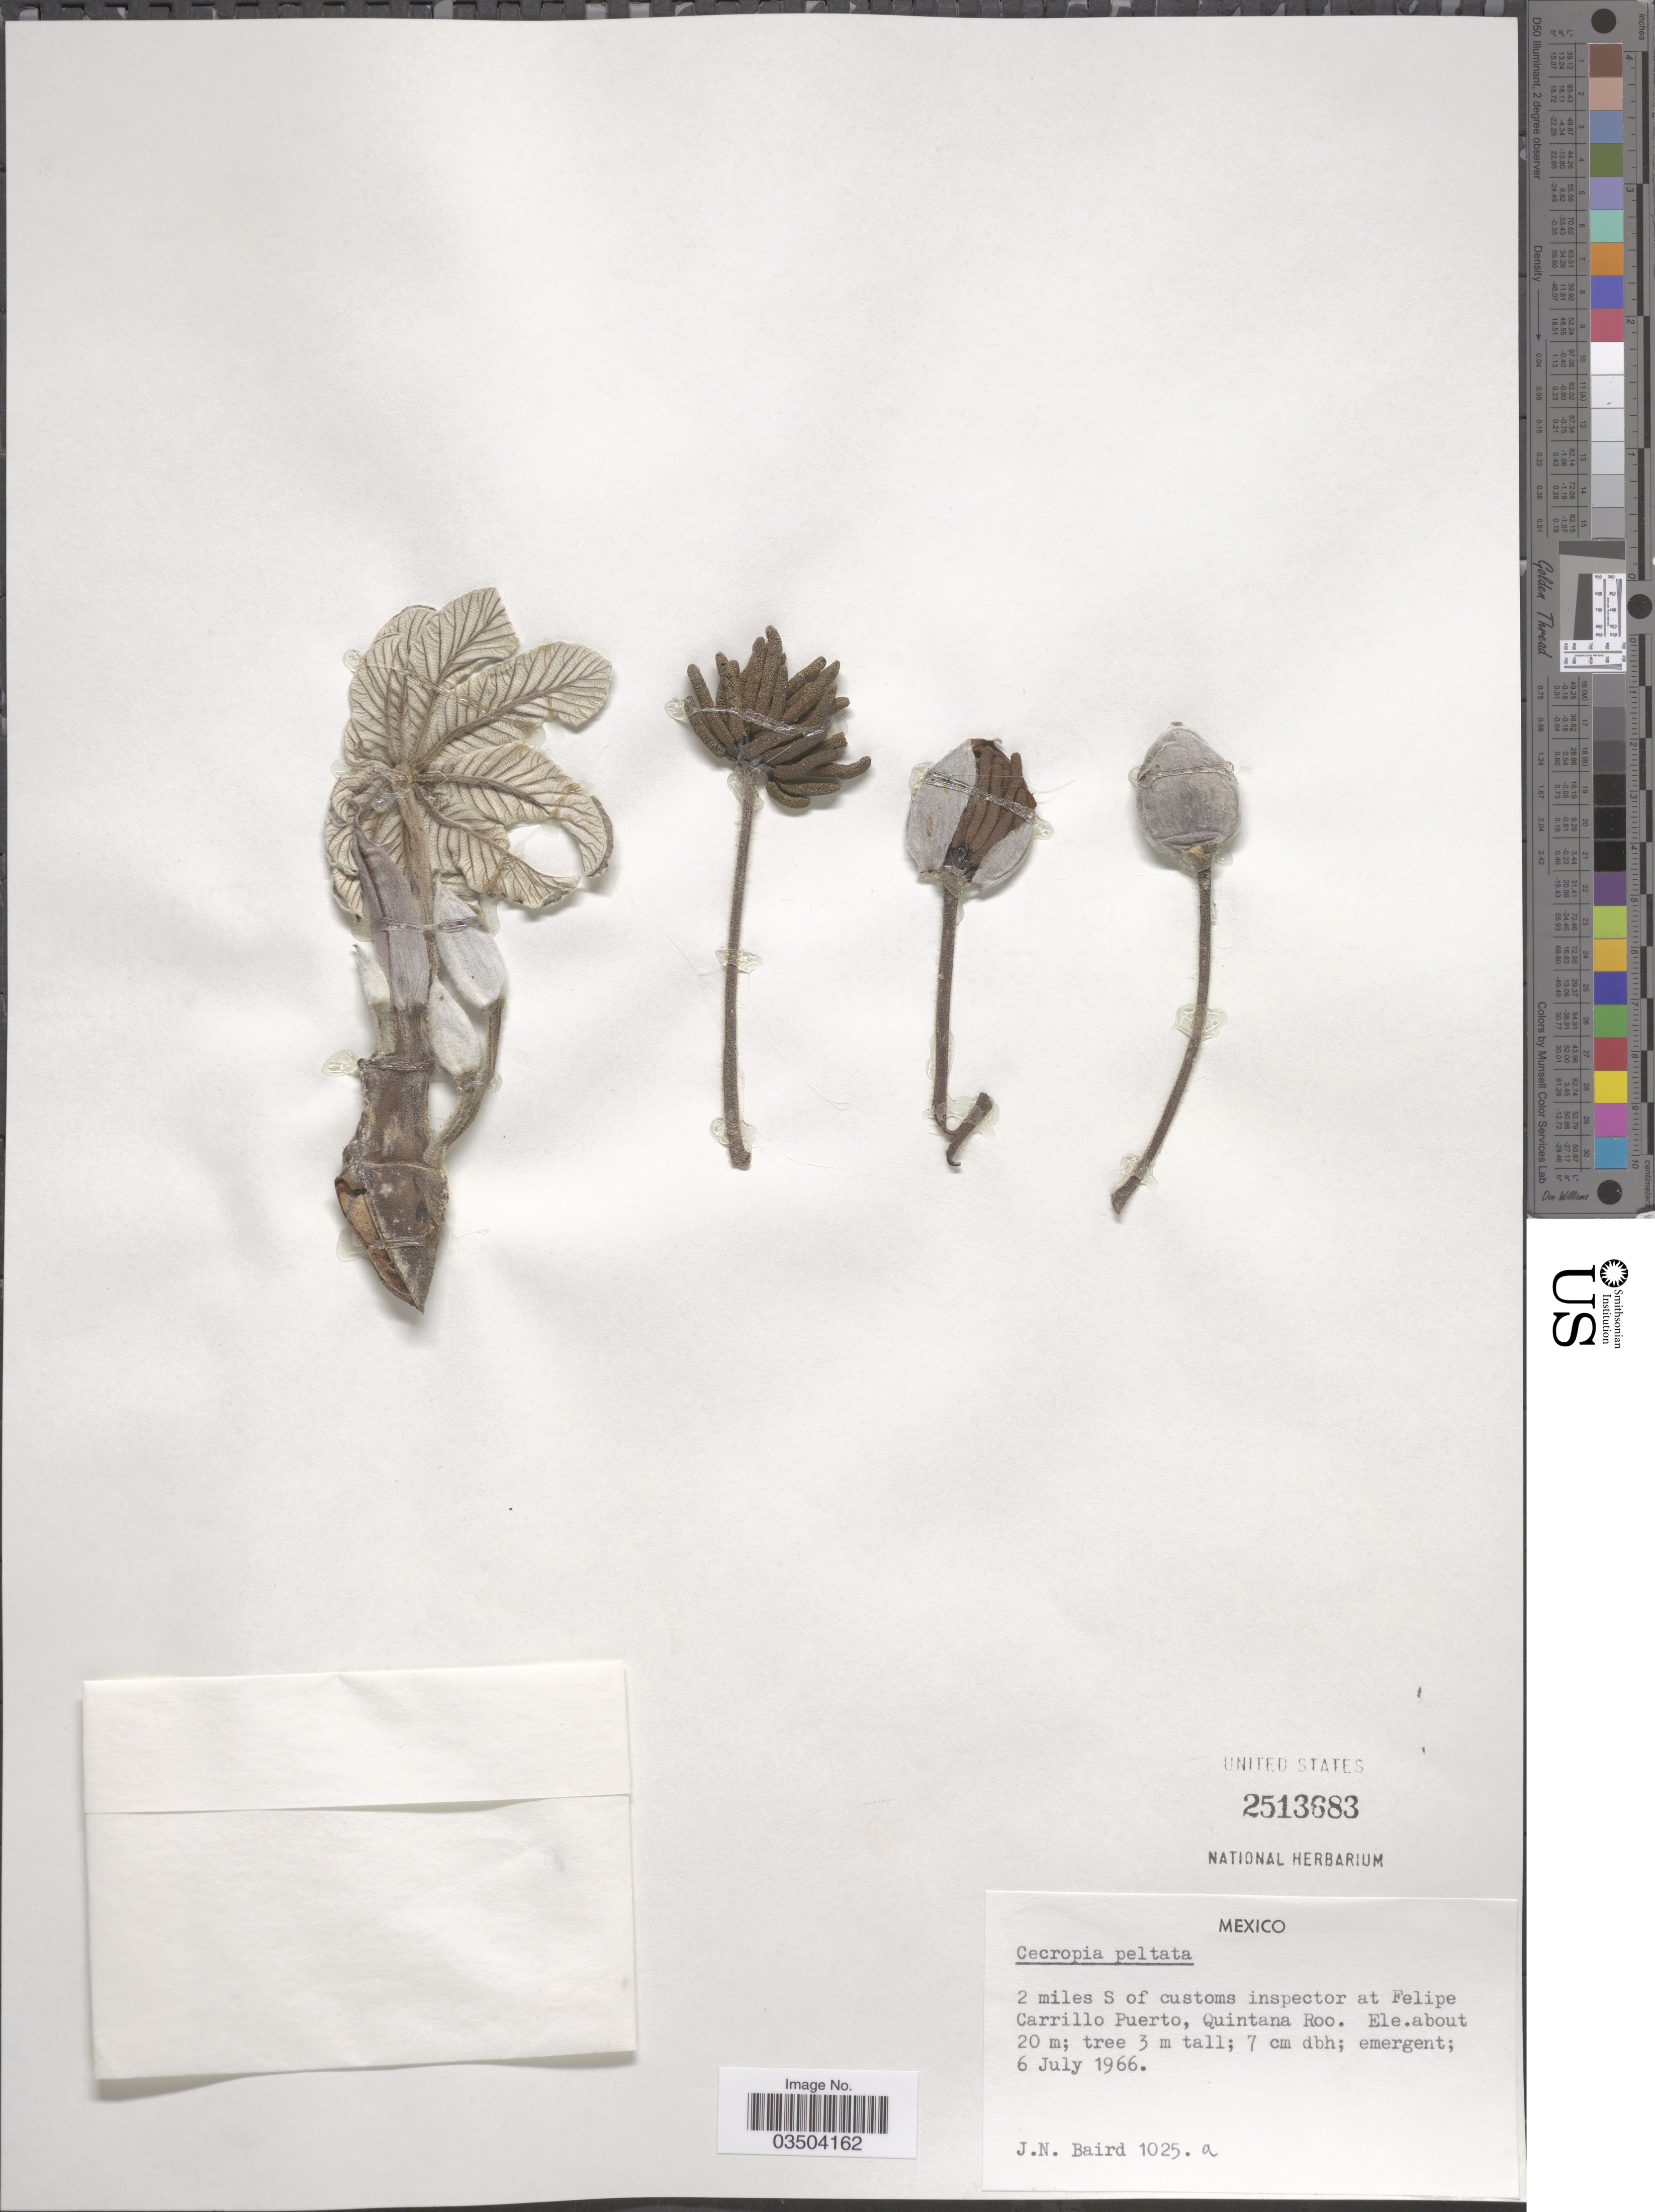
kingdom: Plantae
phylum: Tracheophyta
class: Magnoliopsida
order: Rosales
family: Urticaceae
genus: Cecropia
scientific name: Cecropia peltata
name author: L.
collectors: J. Baird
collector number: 1025a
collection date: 1966-07-06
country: Mexico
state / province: Quintana Roo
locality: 2 miles S of customs inspector at Felipe Carrillo Puerto.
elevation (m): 20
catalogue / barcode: US 2513683